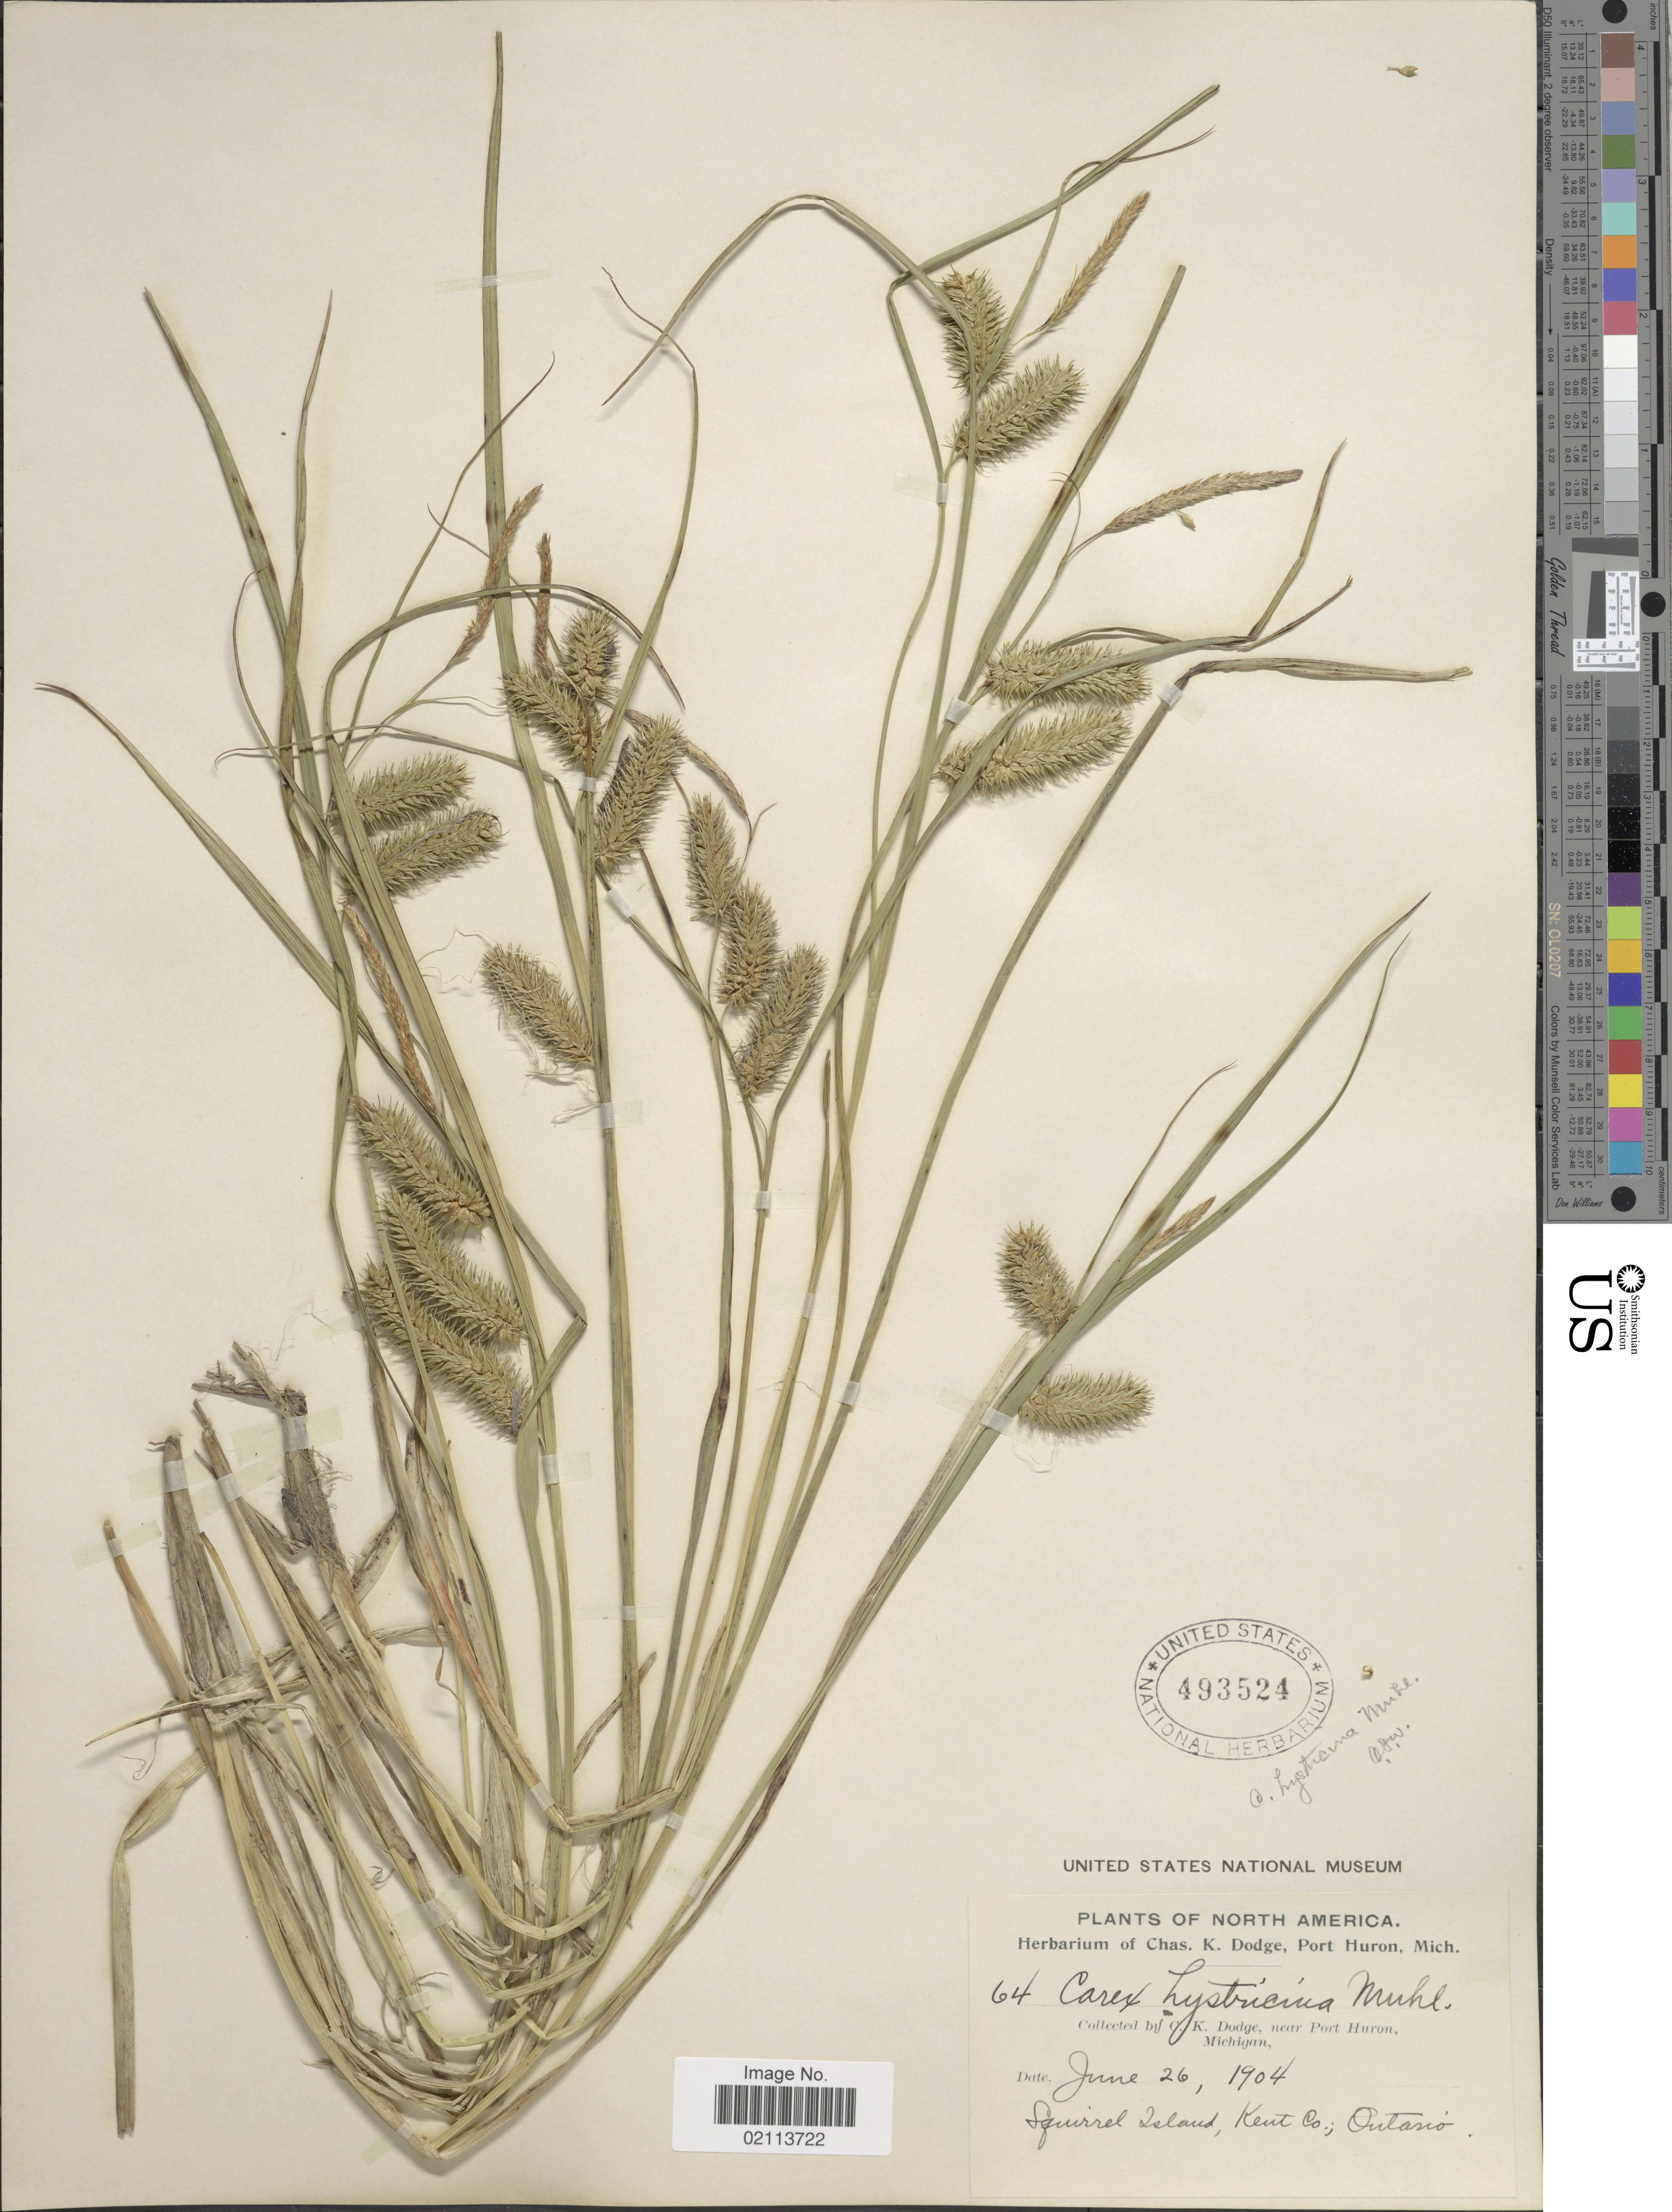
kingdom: Plantae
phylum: Tracheophyta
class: Liliopsida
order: Poales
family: Cyperaceae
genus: Carex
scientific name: Carex hystericina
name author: Muhl. ex Willd.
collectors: C. K. Dodge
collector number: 64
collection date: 1904-06-26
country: United States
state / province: Michigan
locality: Near Port Huron, Squirrel Island, Kent Co., Ontario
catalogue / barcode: US 493524